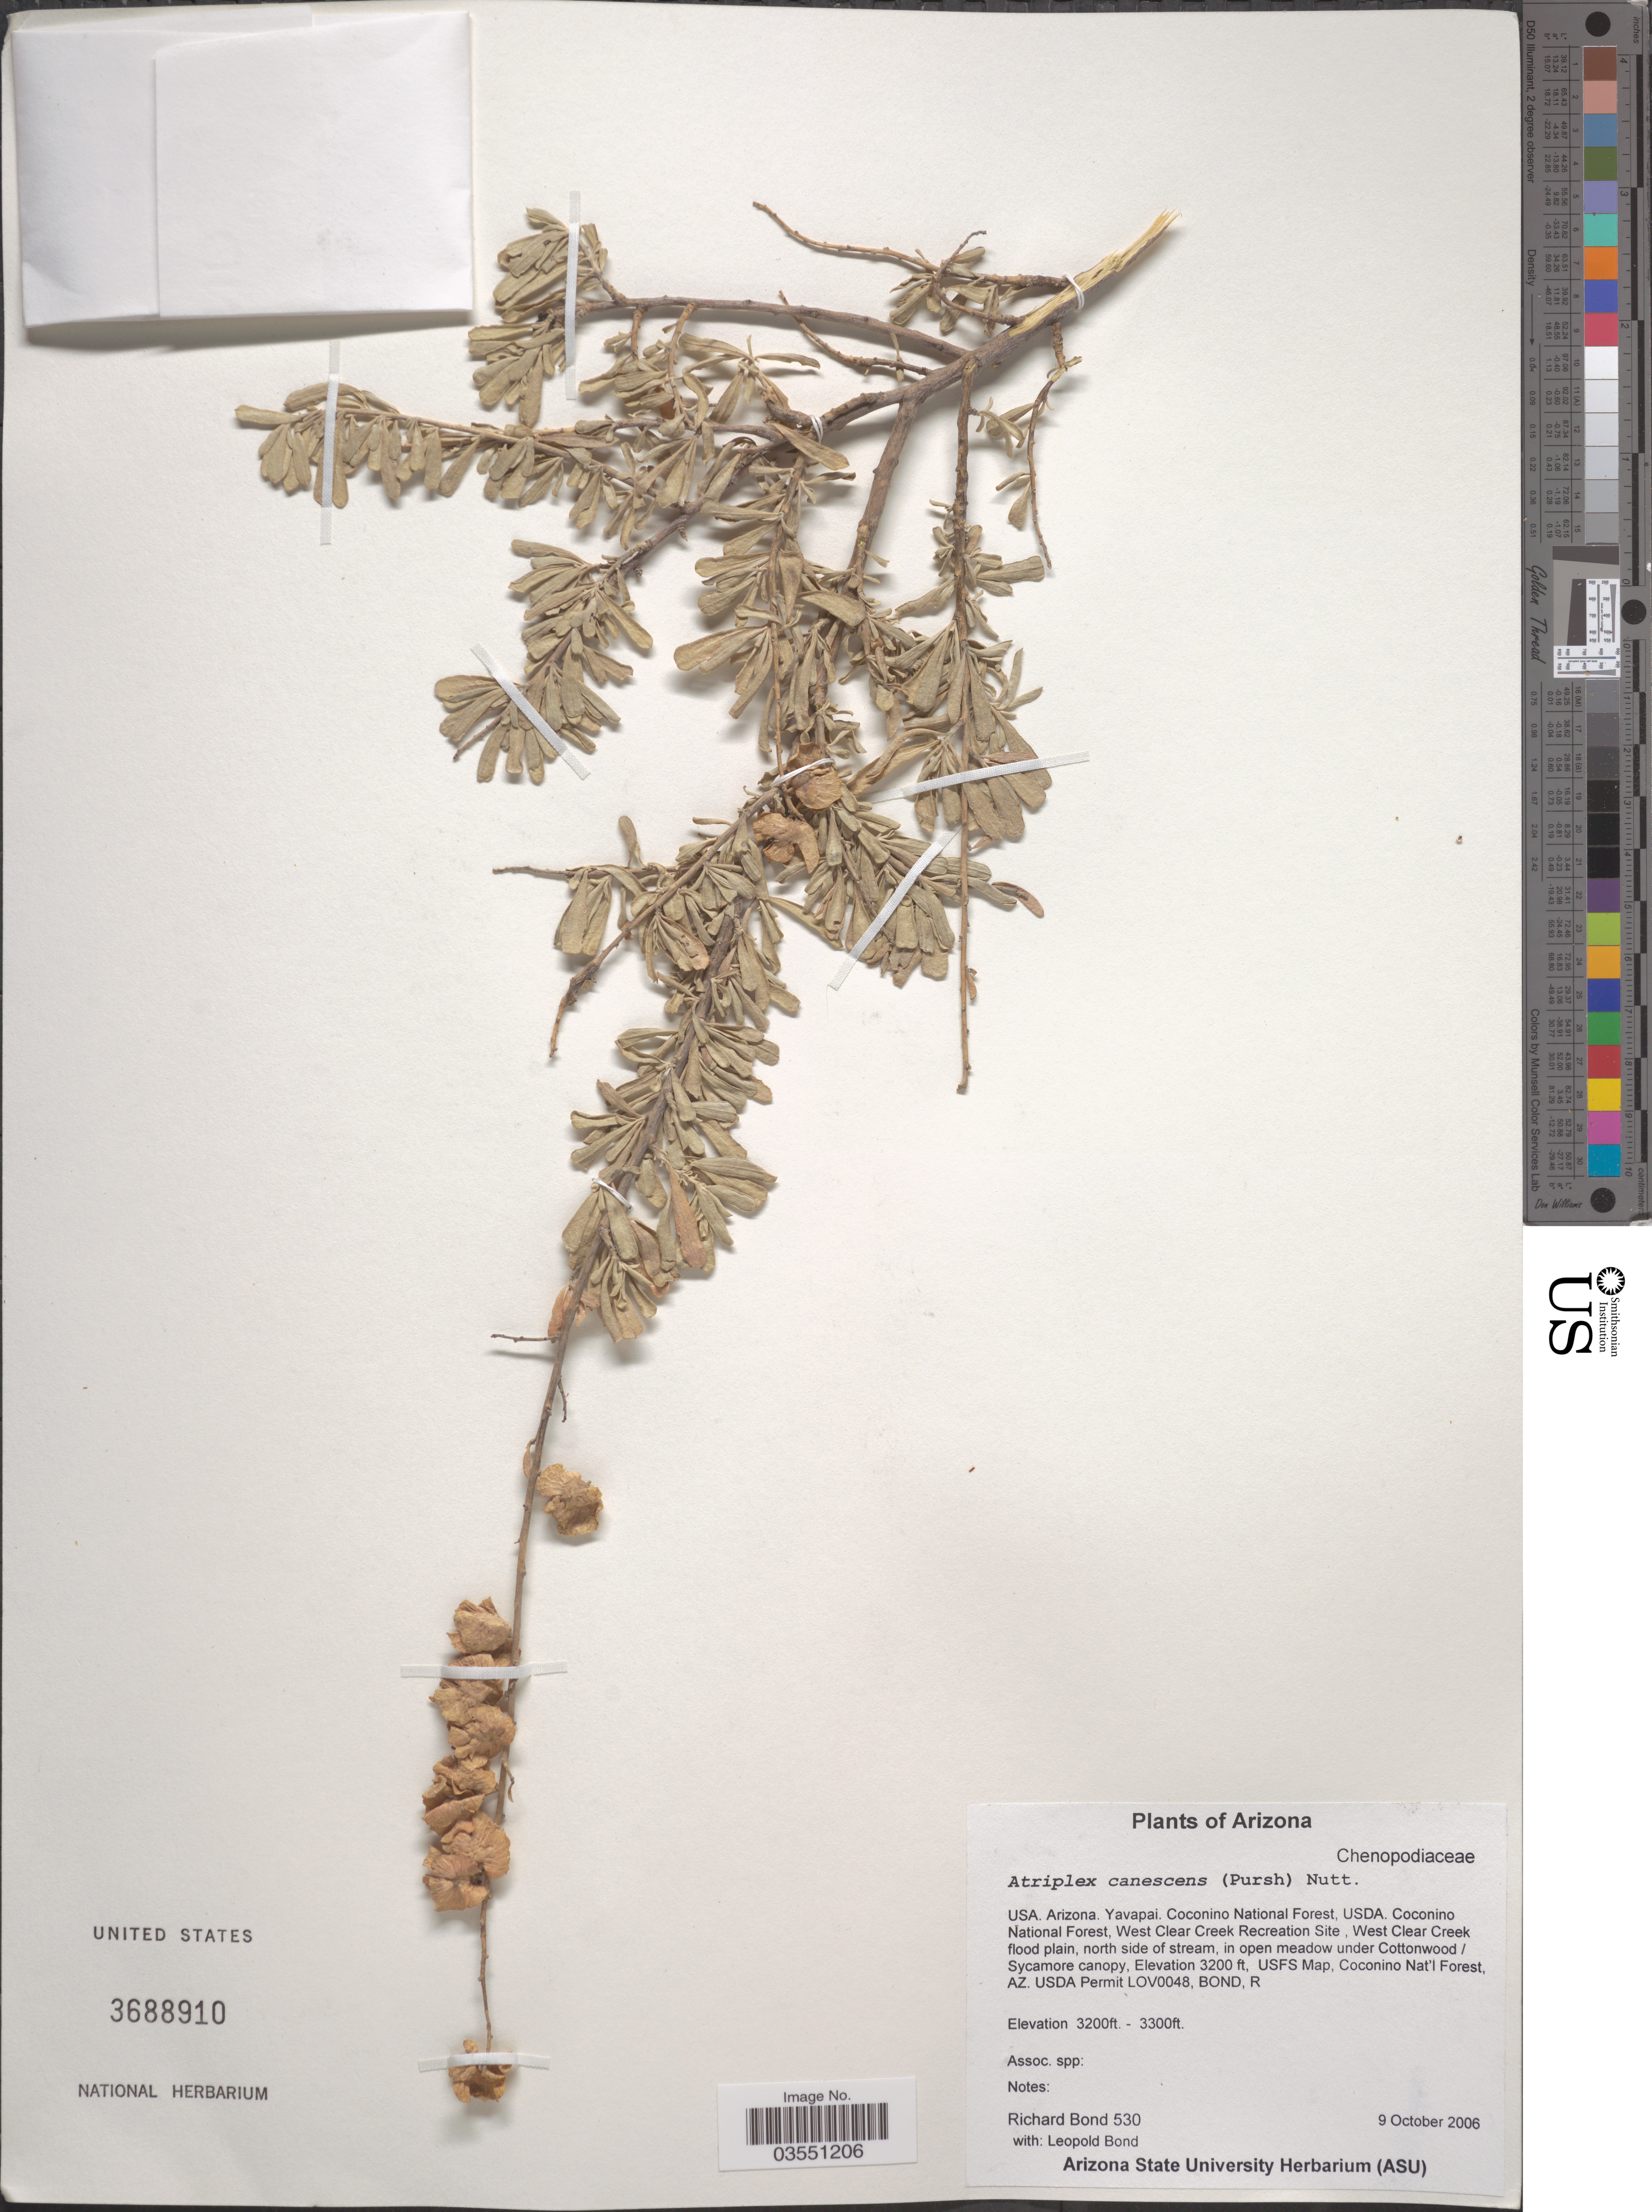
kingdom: Plantae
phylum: Tracheophyta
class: Magnoliopsida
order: Caryophyllales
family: Amaranthaceae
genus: Atriplex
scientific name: Atriplex canescens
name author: (Pursh) Nutt.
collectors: R. Bond & L. Bond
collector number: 530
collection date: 2006-10-09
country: United States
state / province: Arizona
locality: Yavapai. Coconino National Forest, USDA. Coconino National Forest, West Clear Creek Recreation Site, West Clear Creek flood plain, north side of stream, in open meadow under Cottonwood/ Sycamore canopy. USFS Map, Coconino Nat'l Forest, AZ. USDA Permit LOV0048, BOND, R. [unsure placement]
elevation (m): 975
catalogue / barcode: US 3688910